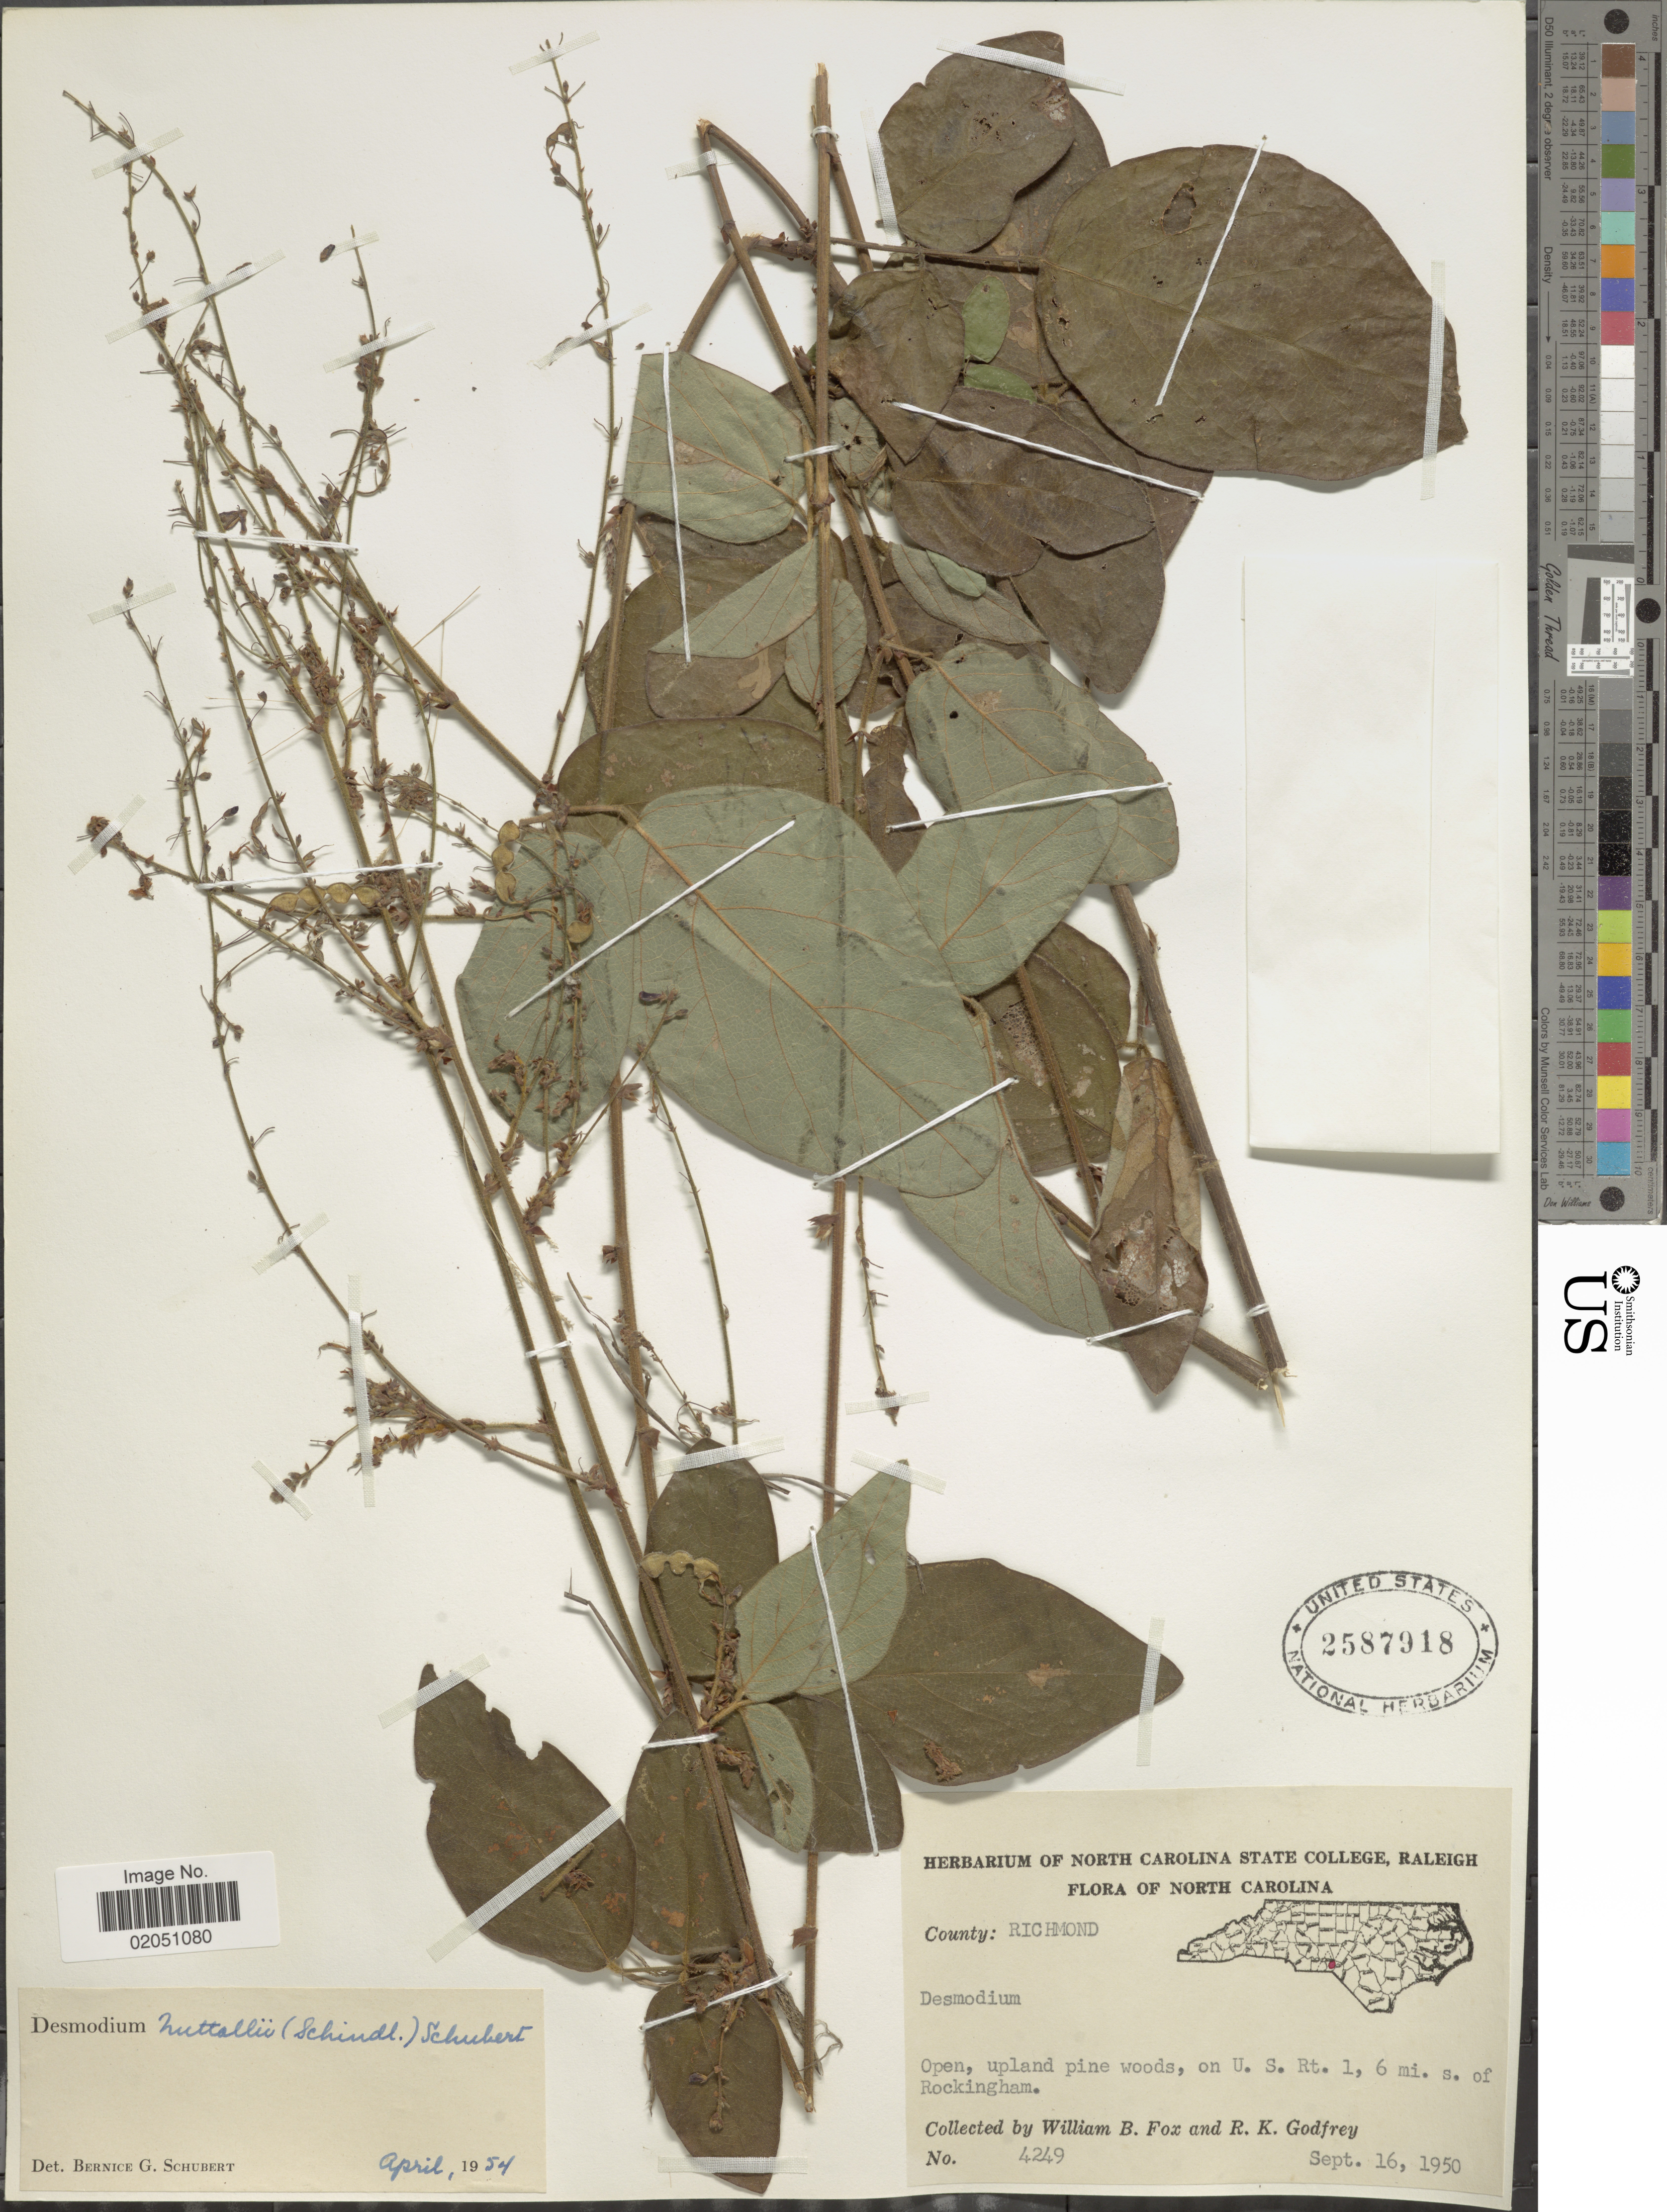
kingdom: Plantae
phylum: Tracheophyta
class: Magnoliopsida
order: Fabales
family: Fabaceae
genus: Desmodium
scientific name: Desmodium nuttallii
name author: (Schindl.) B.G. Schub.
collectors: W. B. Fox & R. K. Godfrey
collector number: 4249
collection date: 1950-09-16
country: United States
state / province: North Carolina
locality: County: Richmond, Open, upland pine woods, on U.S. Rt1, 6 mi s of Rockingham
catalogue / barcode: US 2587918